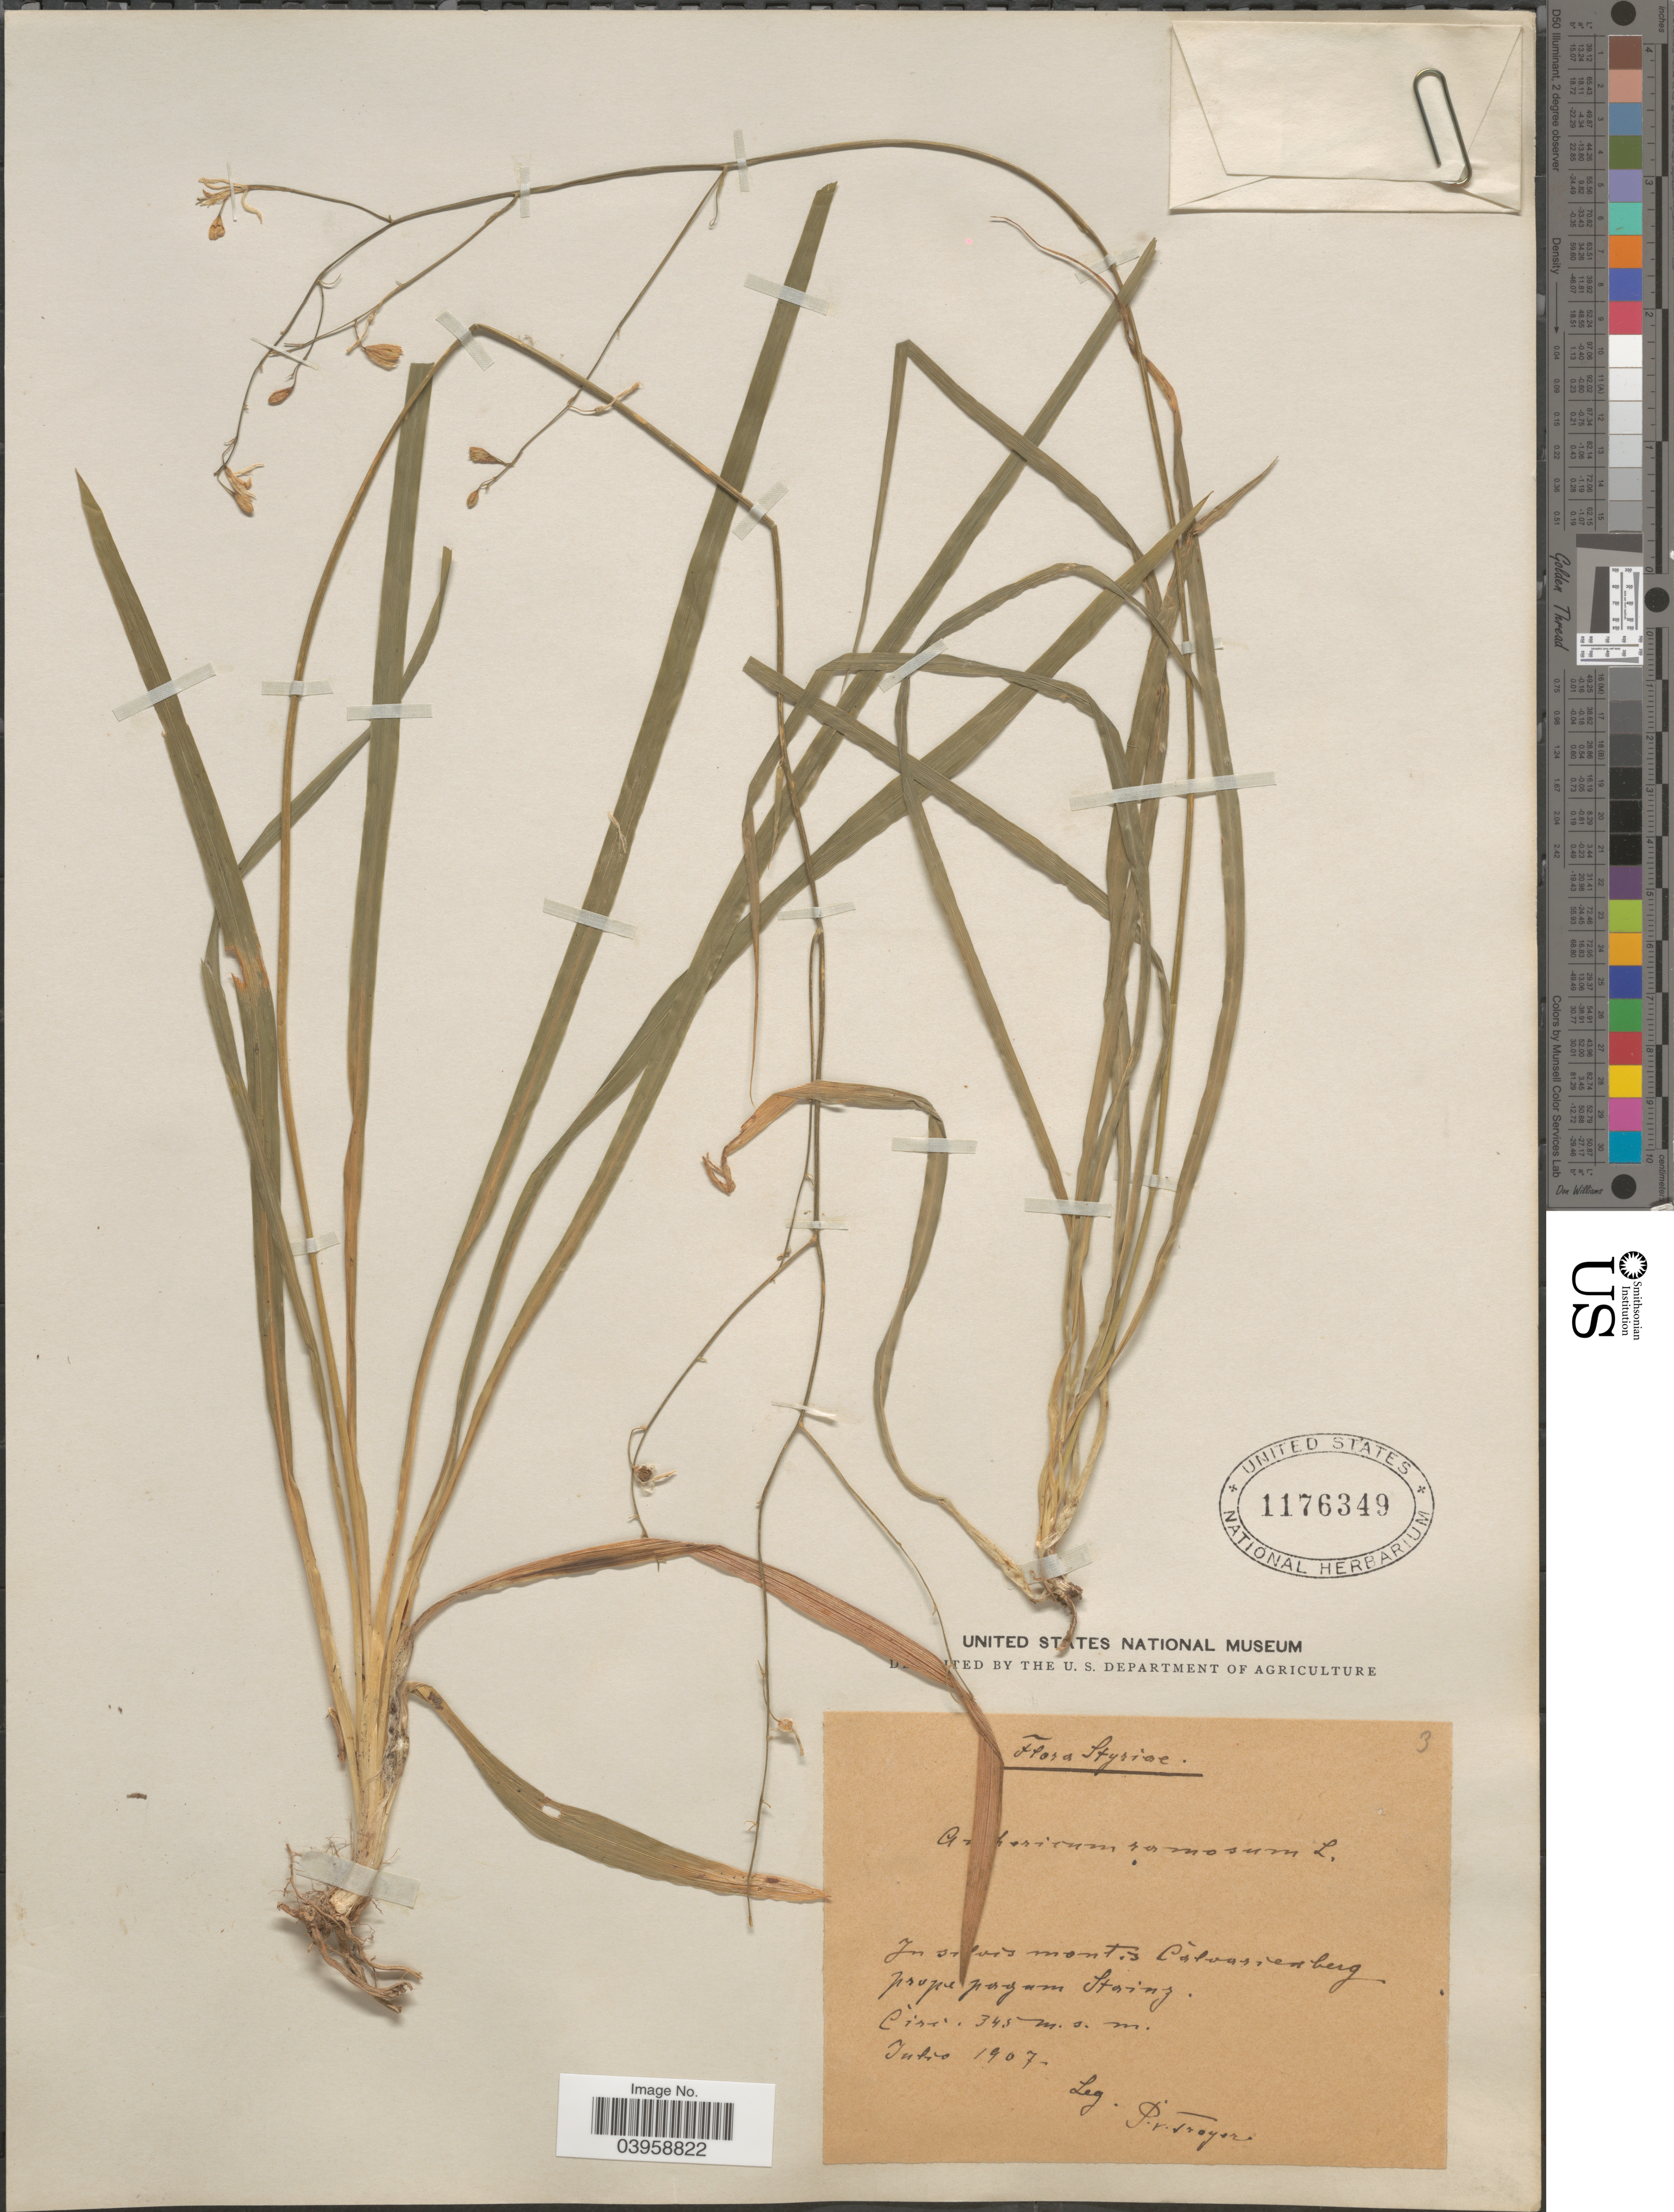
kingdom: Plantae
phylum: Tracheophyta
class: Liliopsida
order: Asparagales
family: Asparagaceae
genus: Anthericum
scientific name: Anthericum ramosum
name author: L.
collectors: P. V. Troyer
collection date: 1907-07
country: Austria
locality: Styriae. In silvis montis Calvarienberg prope pagum Stainz.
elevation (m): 345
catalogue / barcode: US 1176349